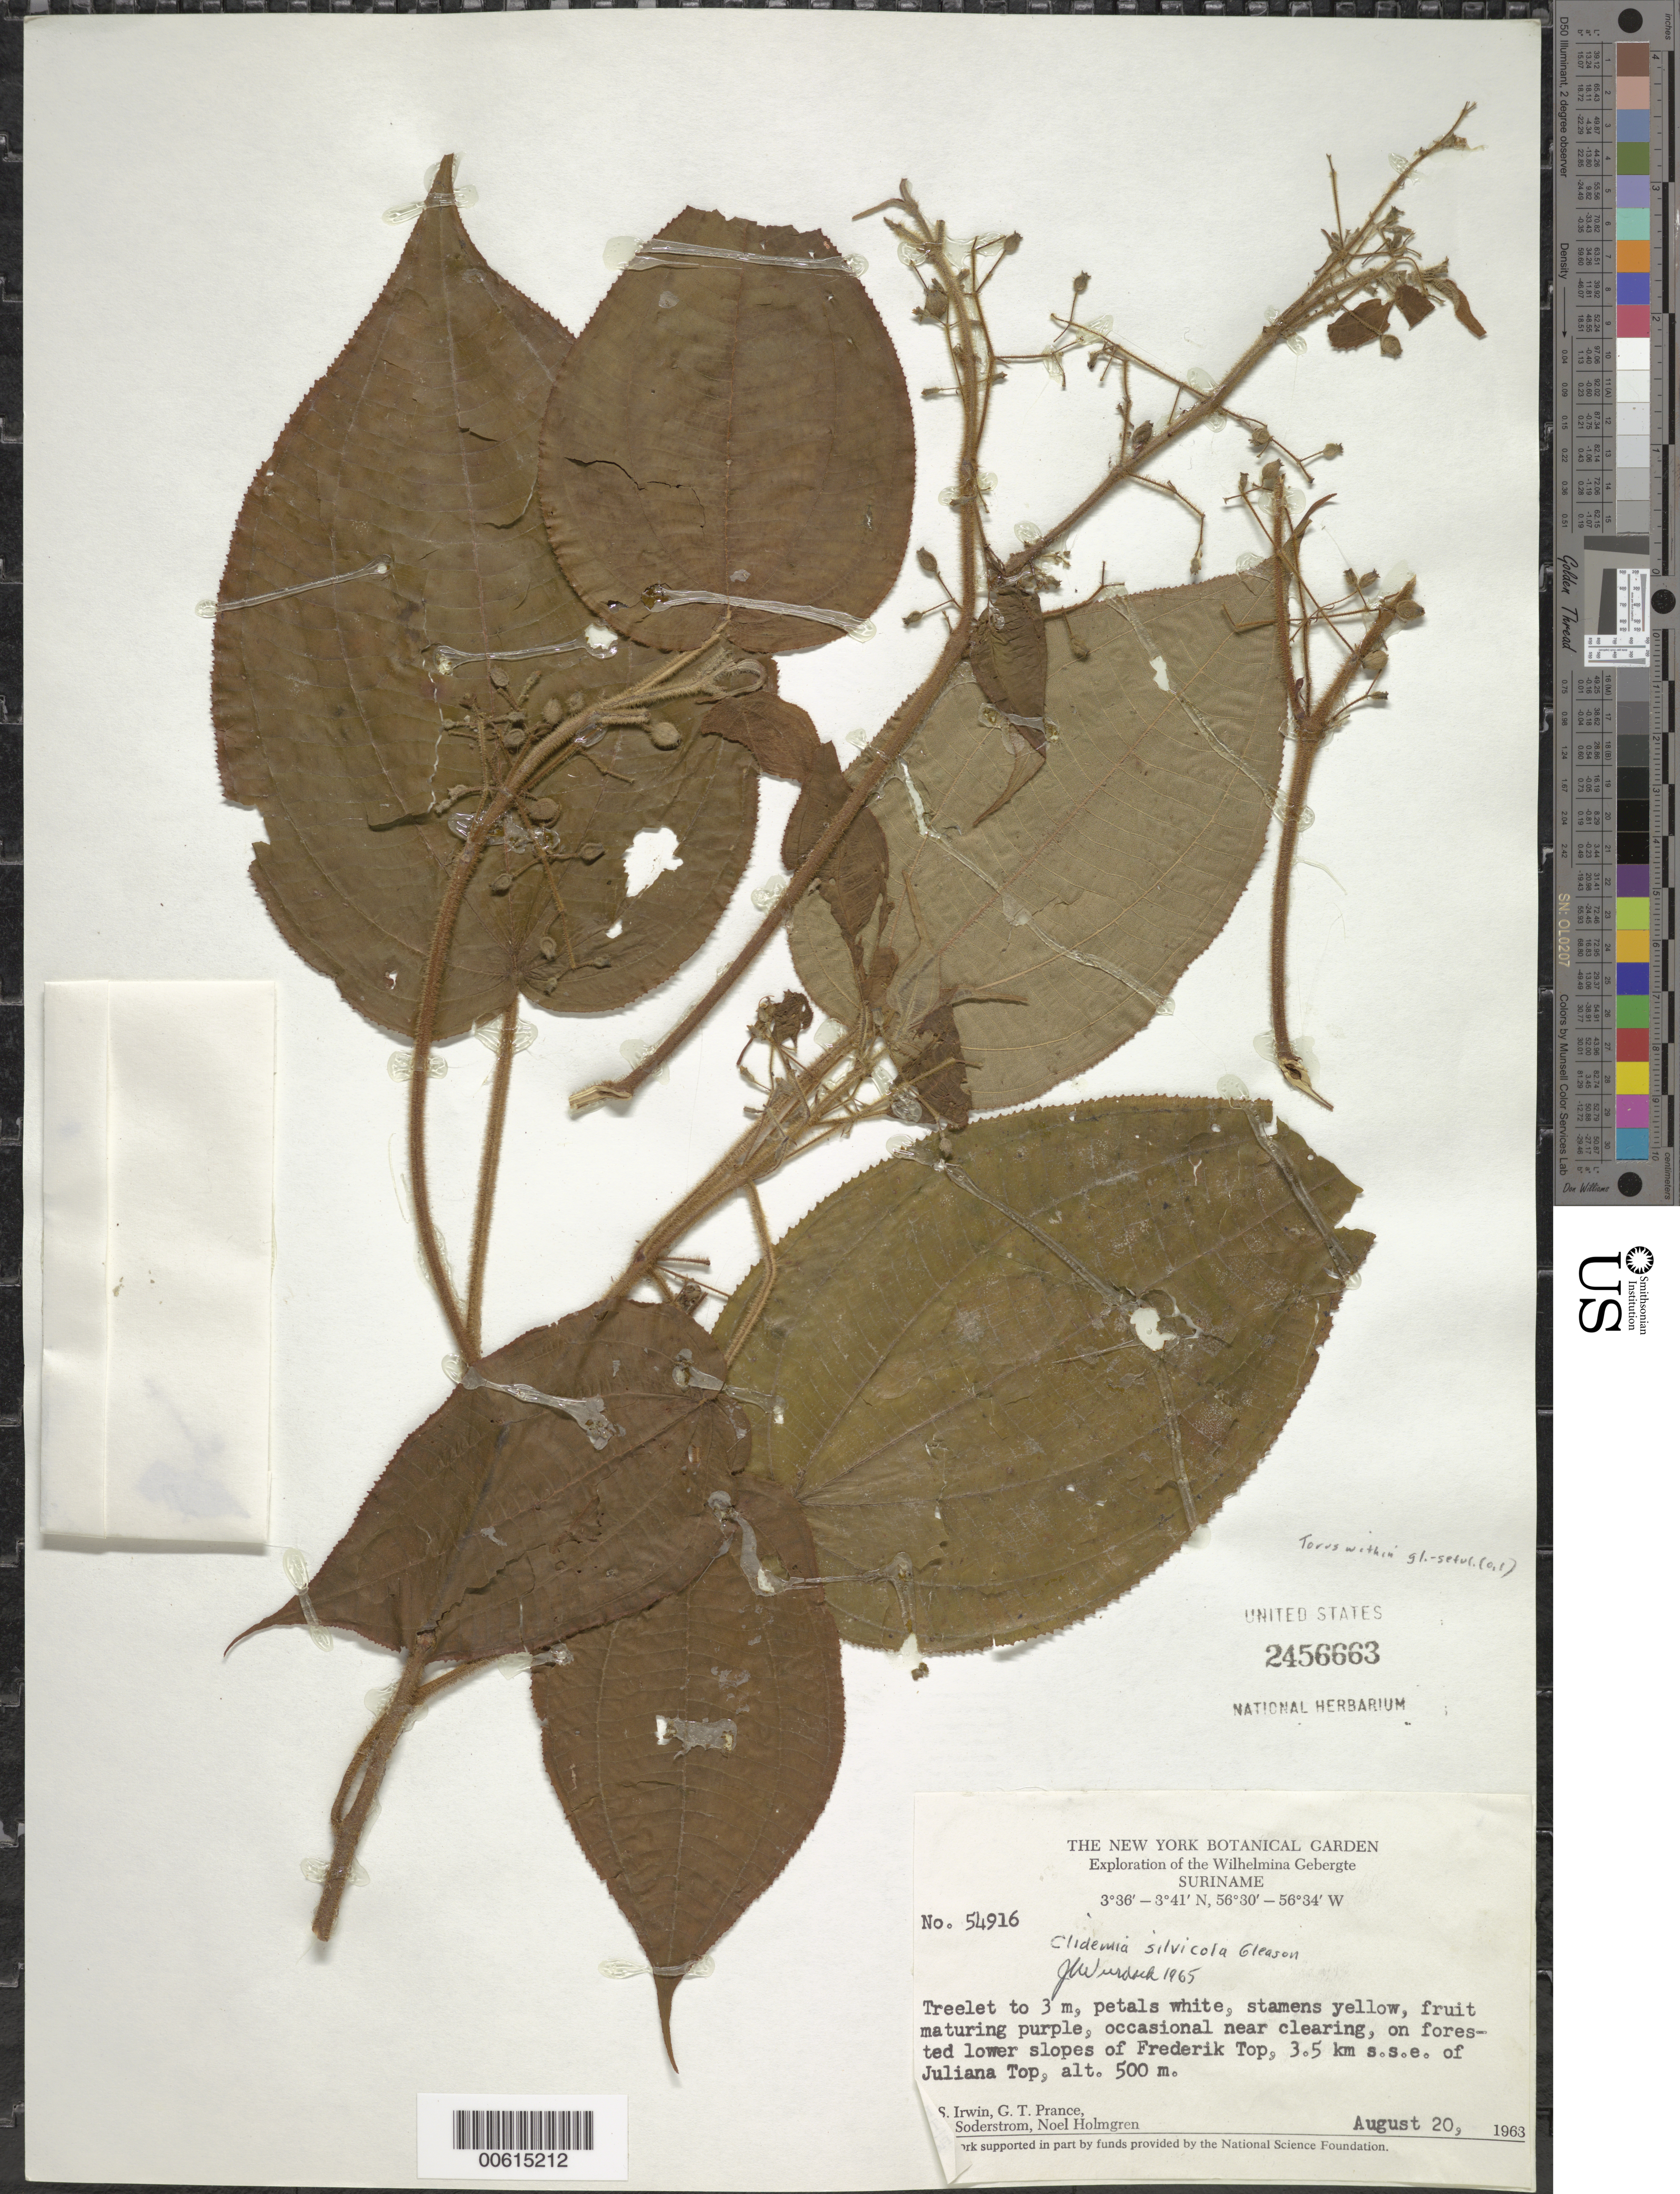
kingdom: Plantae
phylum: Tracheophyta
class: Magnoliopsida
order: Myrtales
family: Melastomataceae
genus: Clidemia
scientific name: Clidemia silvicola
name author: Gleason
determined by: Wurdack, John J., (US), US (UNITED STATES)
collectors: H. Irwin, G. T. Prance, T. R. Soderstrom & N. H. Holmgren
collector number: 54916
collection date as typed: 20-Aug-63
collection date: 1963-08-20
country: Suriname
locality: Frederik Top, 3.5 km SSE of Juliana Top, Wilhelmina Gebergte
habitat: Near clearing, on forested lower slopes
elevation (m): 500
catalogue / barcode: US 2456663